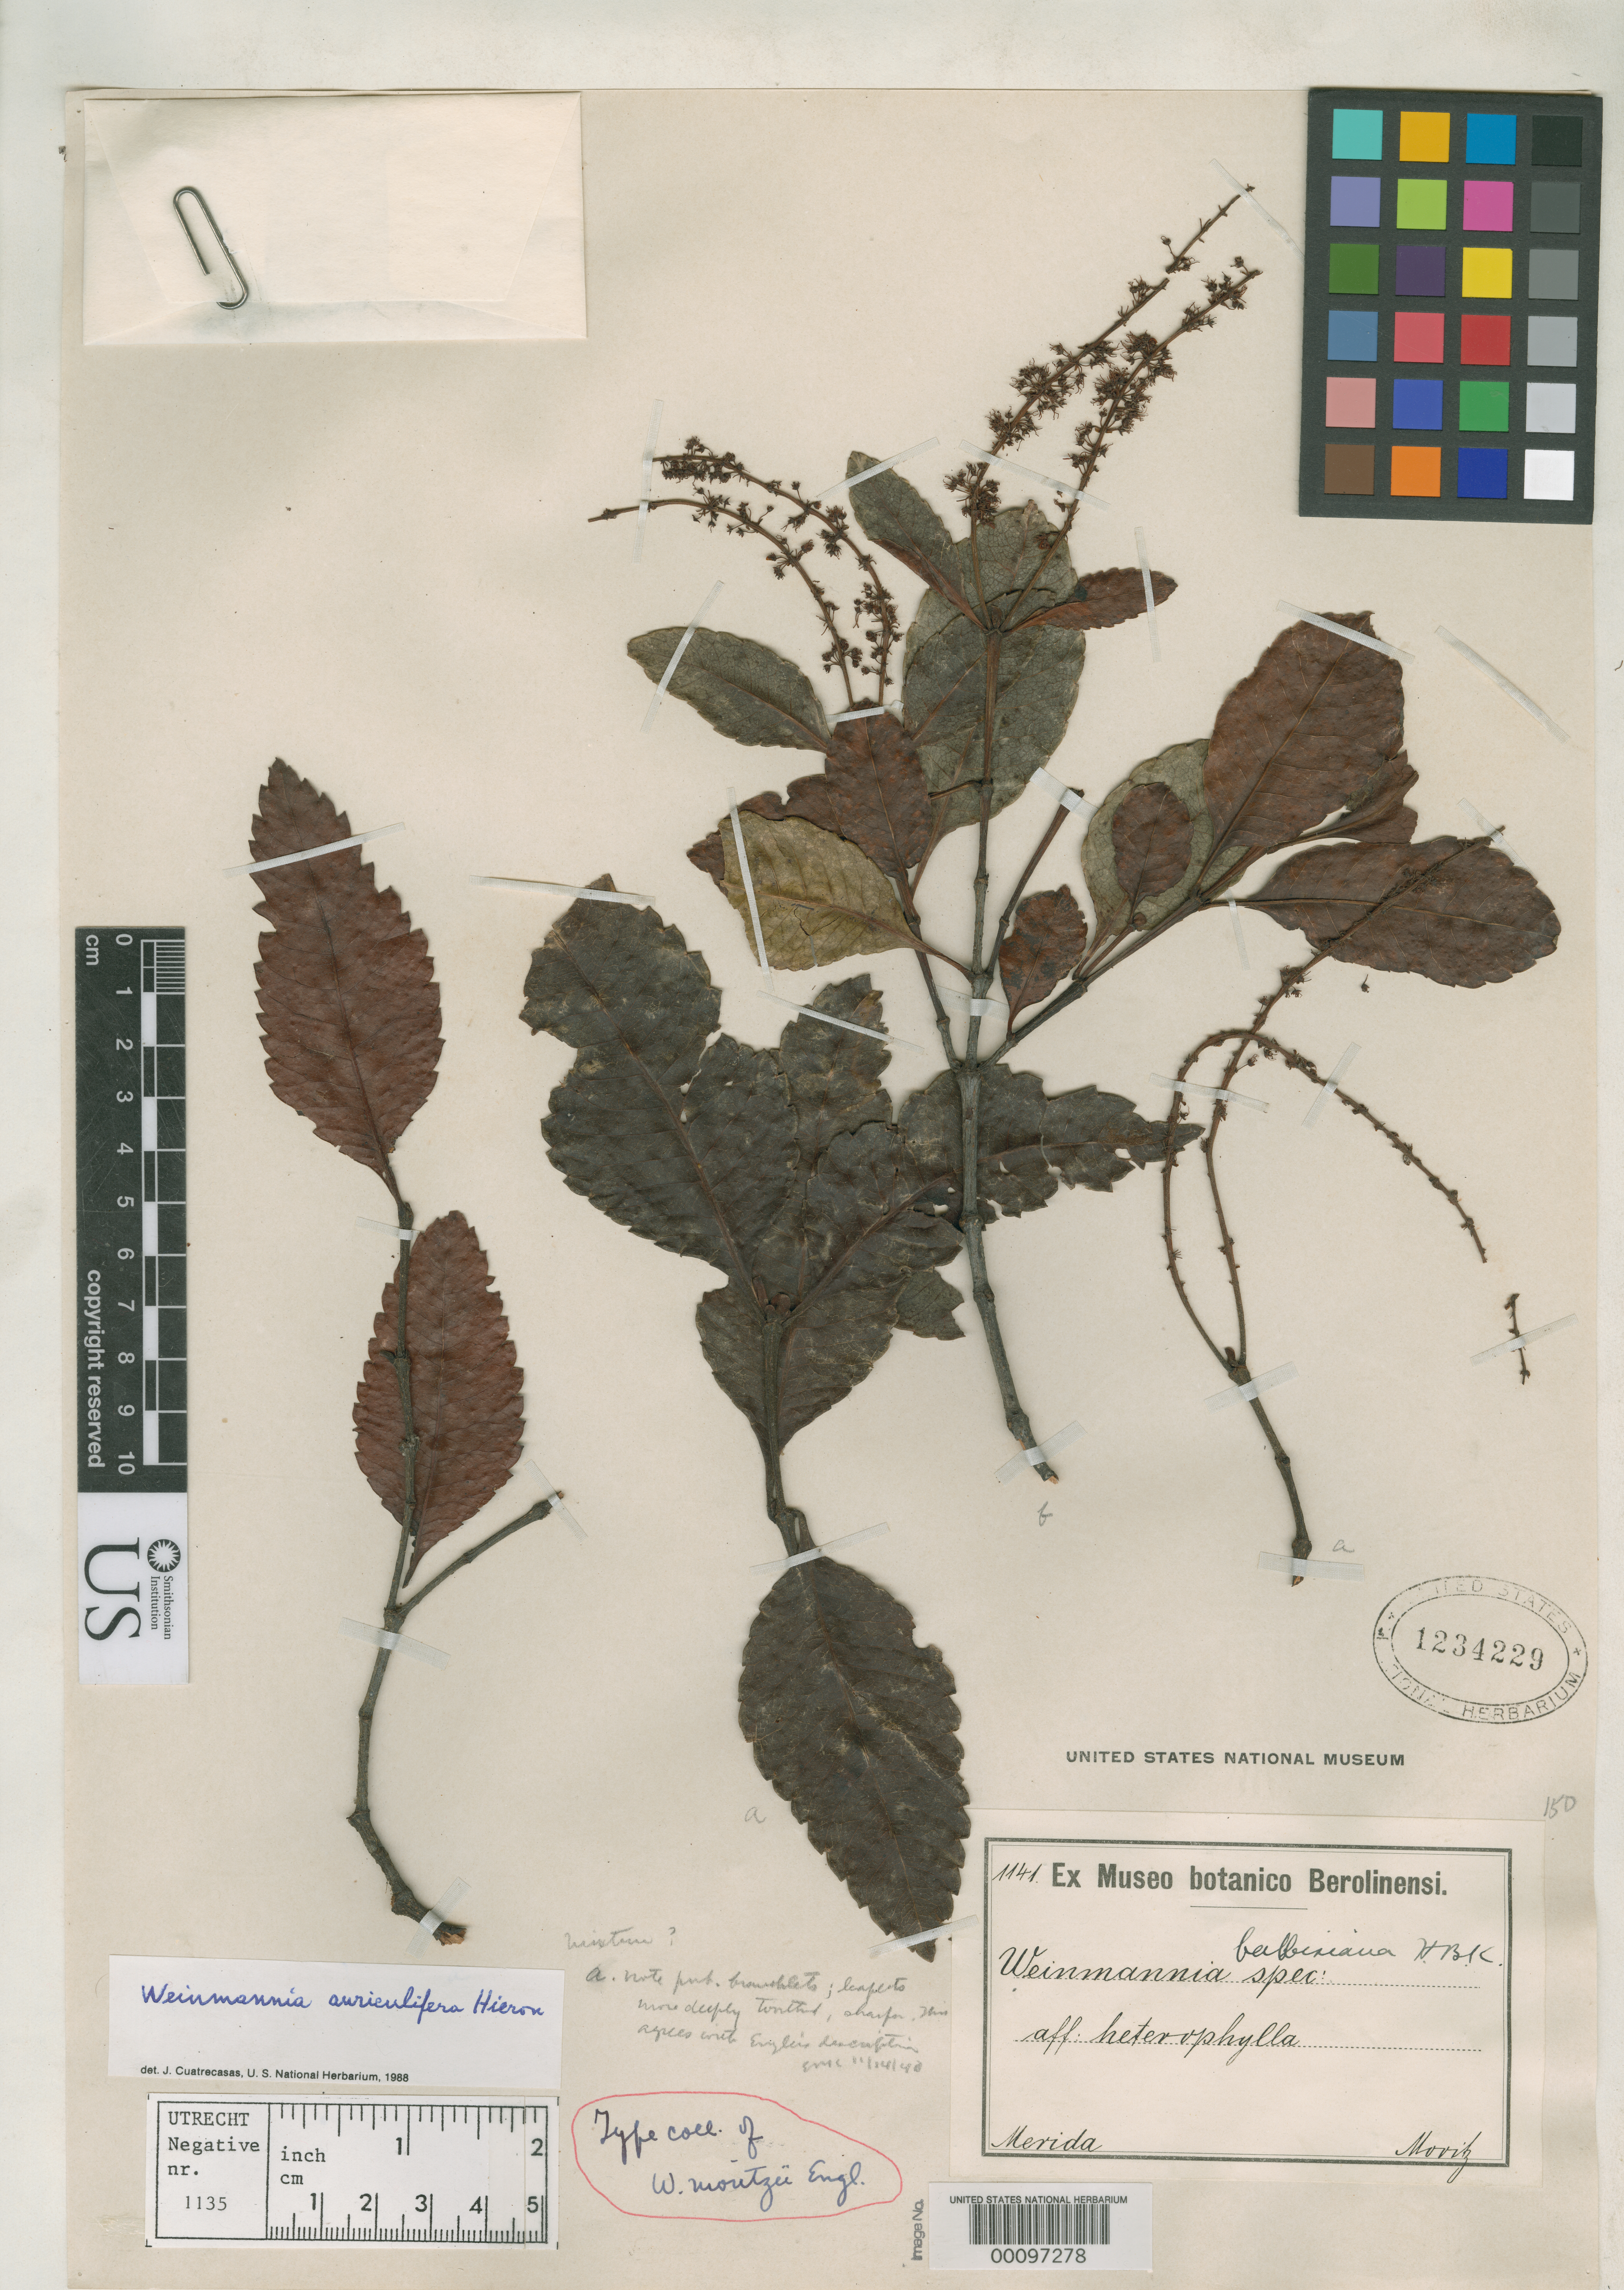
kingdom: Plantae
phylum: Tracheophyta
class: Magnoliopsida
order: Oxalidales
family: Cunoniaceae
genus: Weinmannia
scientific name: Weinmannia moritzii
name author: Engl. in Engl. & Prantl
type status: Type Collection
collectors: Moritz, --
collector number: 1141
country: Colombia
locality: Merida.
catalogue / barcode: US 1234229